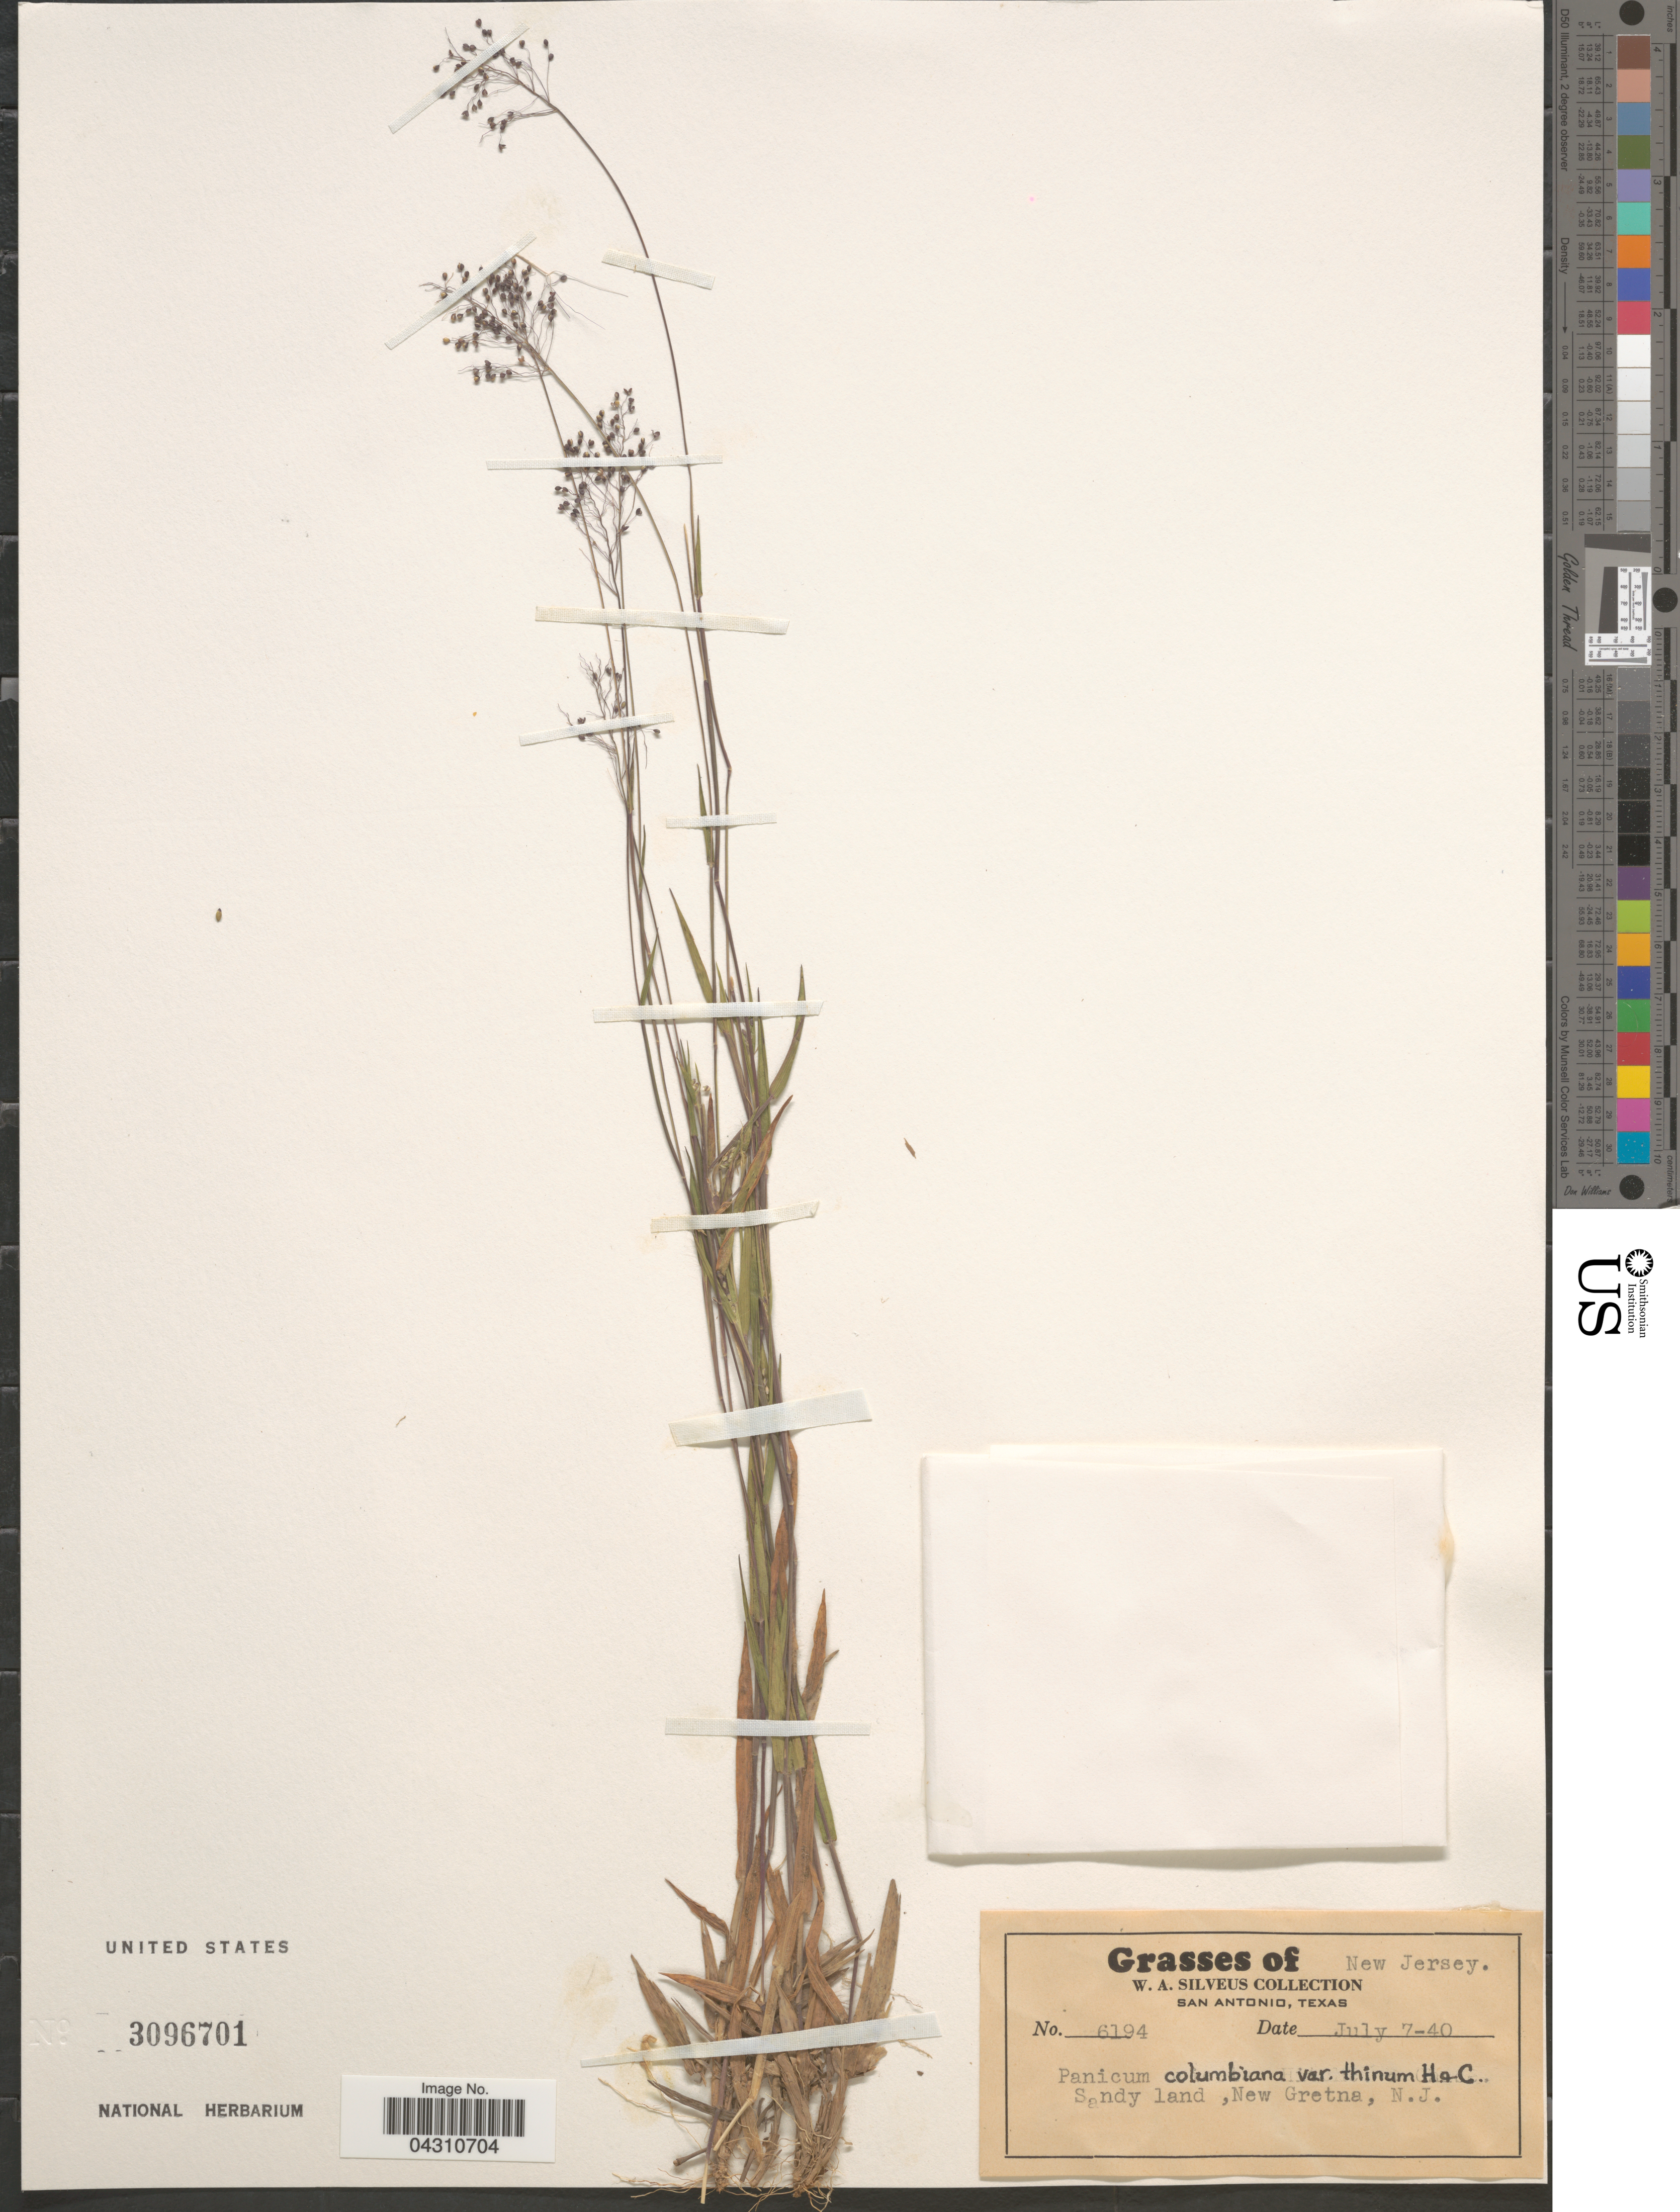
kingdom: Plantae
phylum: Tracheophyta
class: Liliopsida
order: Poales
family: Poaceae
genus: Dichanthelium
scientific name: Dichanthelium portoricense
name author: (Desv. ex Ham.) B.F. Hansen & Wunderlin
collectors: W. Silveus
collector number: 6194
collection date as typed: Transcribed d/m/y: 7/7/40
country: United States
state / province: New Jersey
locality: Sandy land, New Gretna.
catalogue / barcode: US 3096701